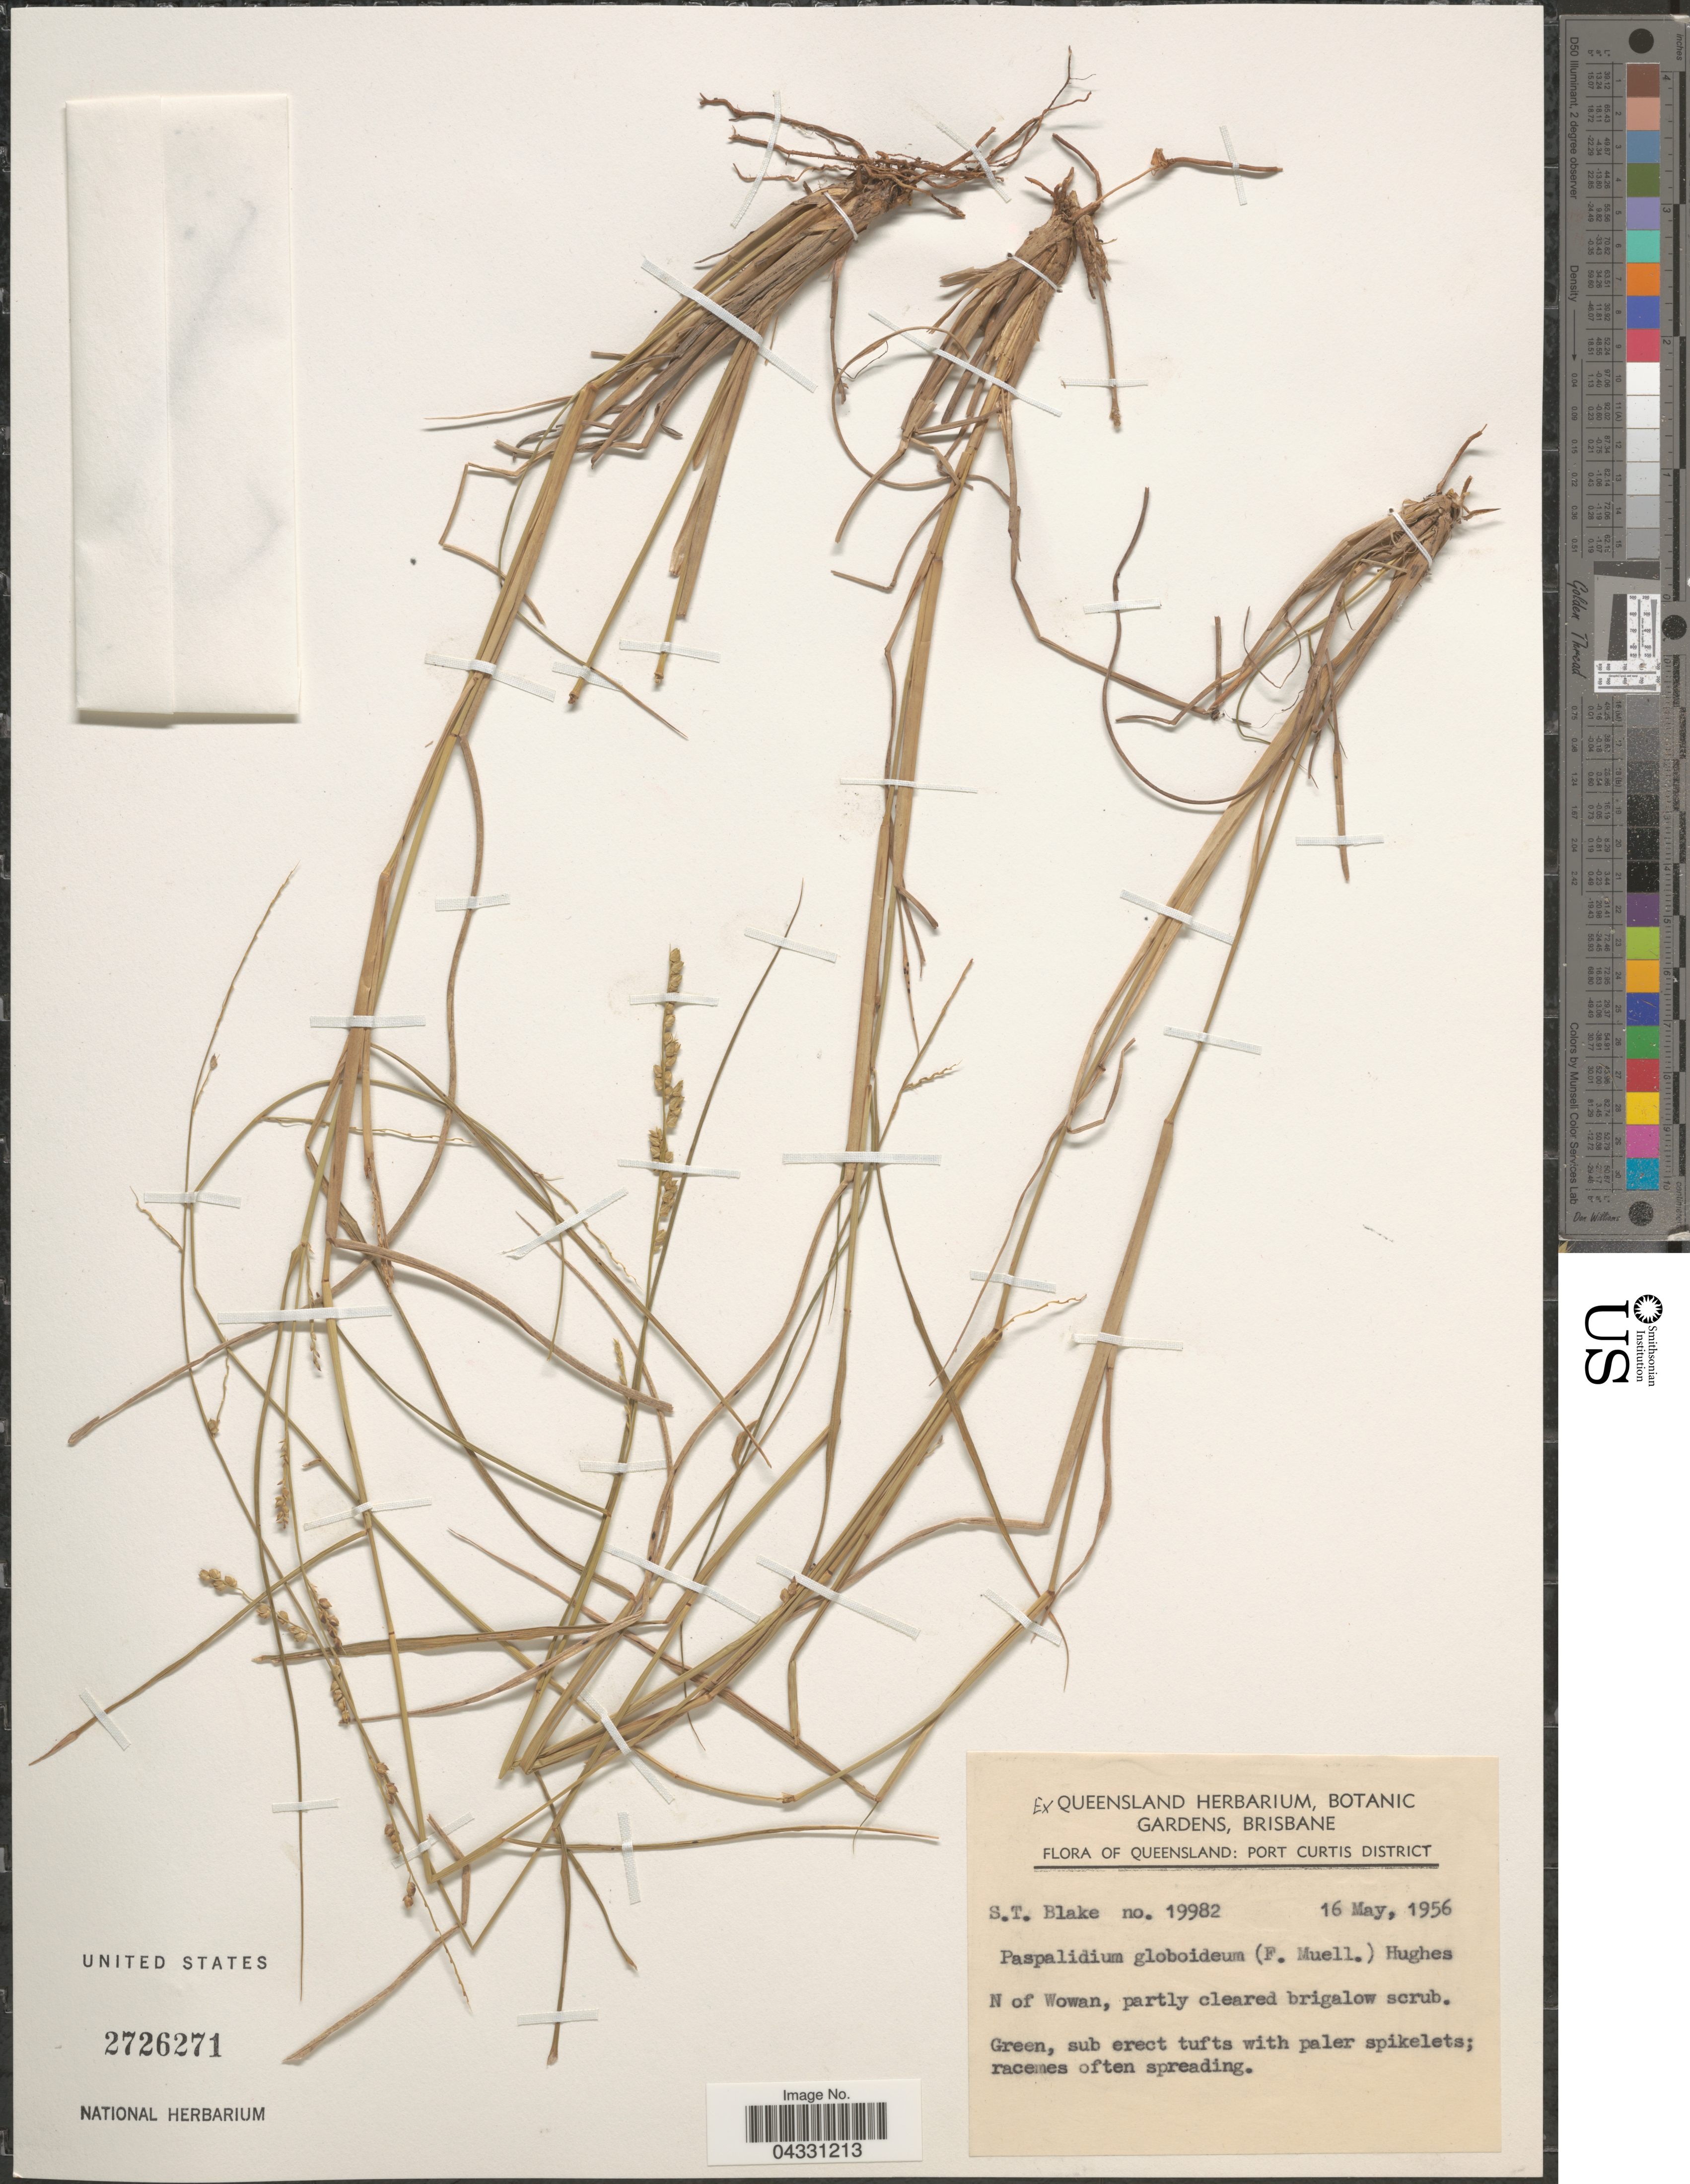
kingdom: Plantae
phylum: Tracheophyta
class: Liliopsida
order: Poales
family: Poaceae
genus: Setaria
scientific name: Setaria globoidea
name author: (Domin) R.D. Webster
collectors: S. T. Blake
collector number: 19982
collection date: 1956-05-16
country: Australia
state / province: Queensland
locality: Port Curtis District. N of Wowan.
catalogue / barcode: US 2726271